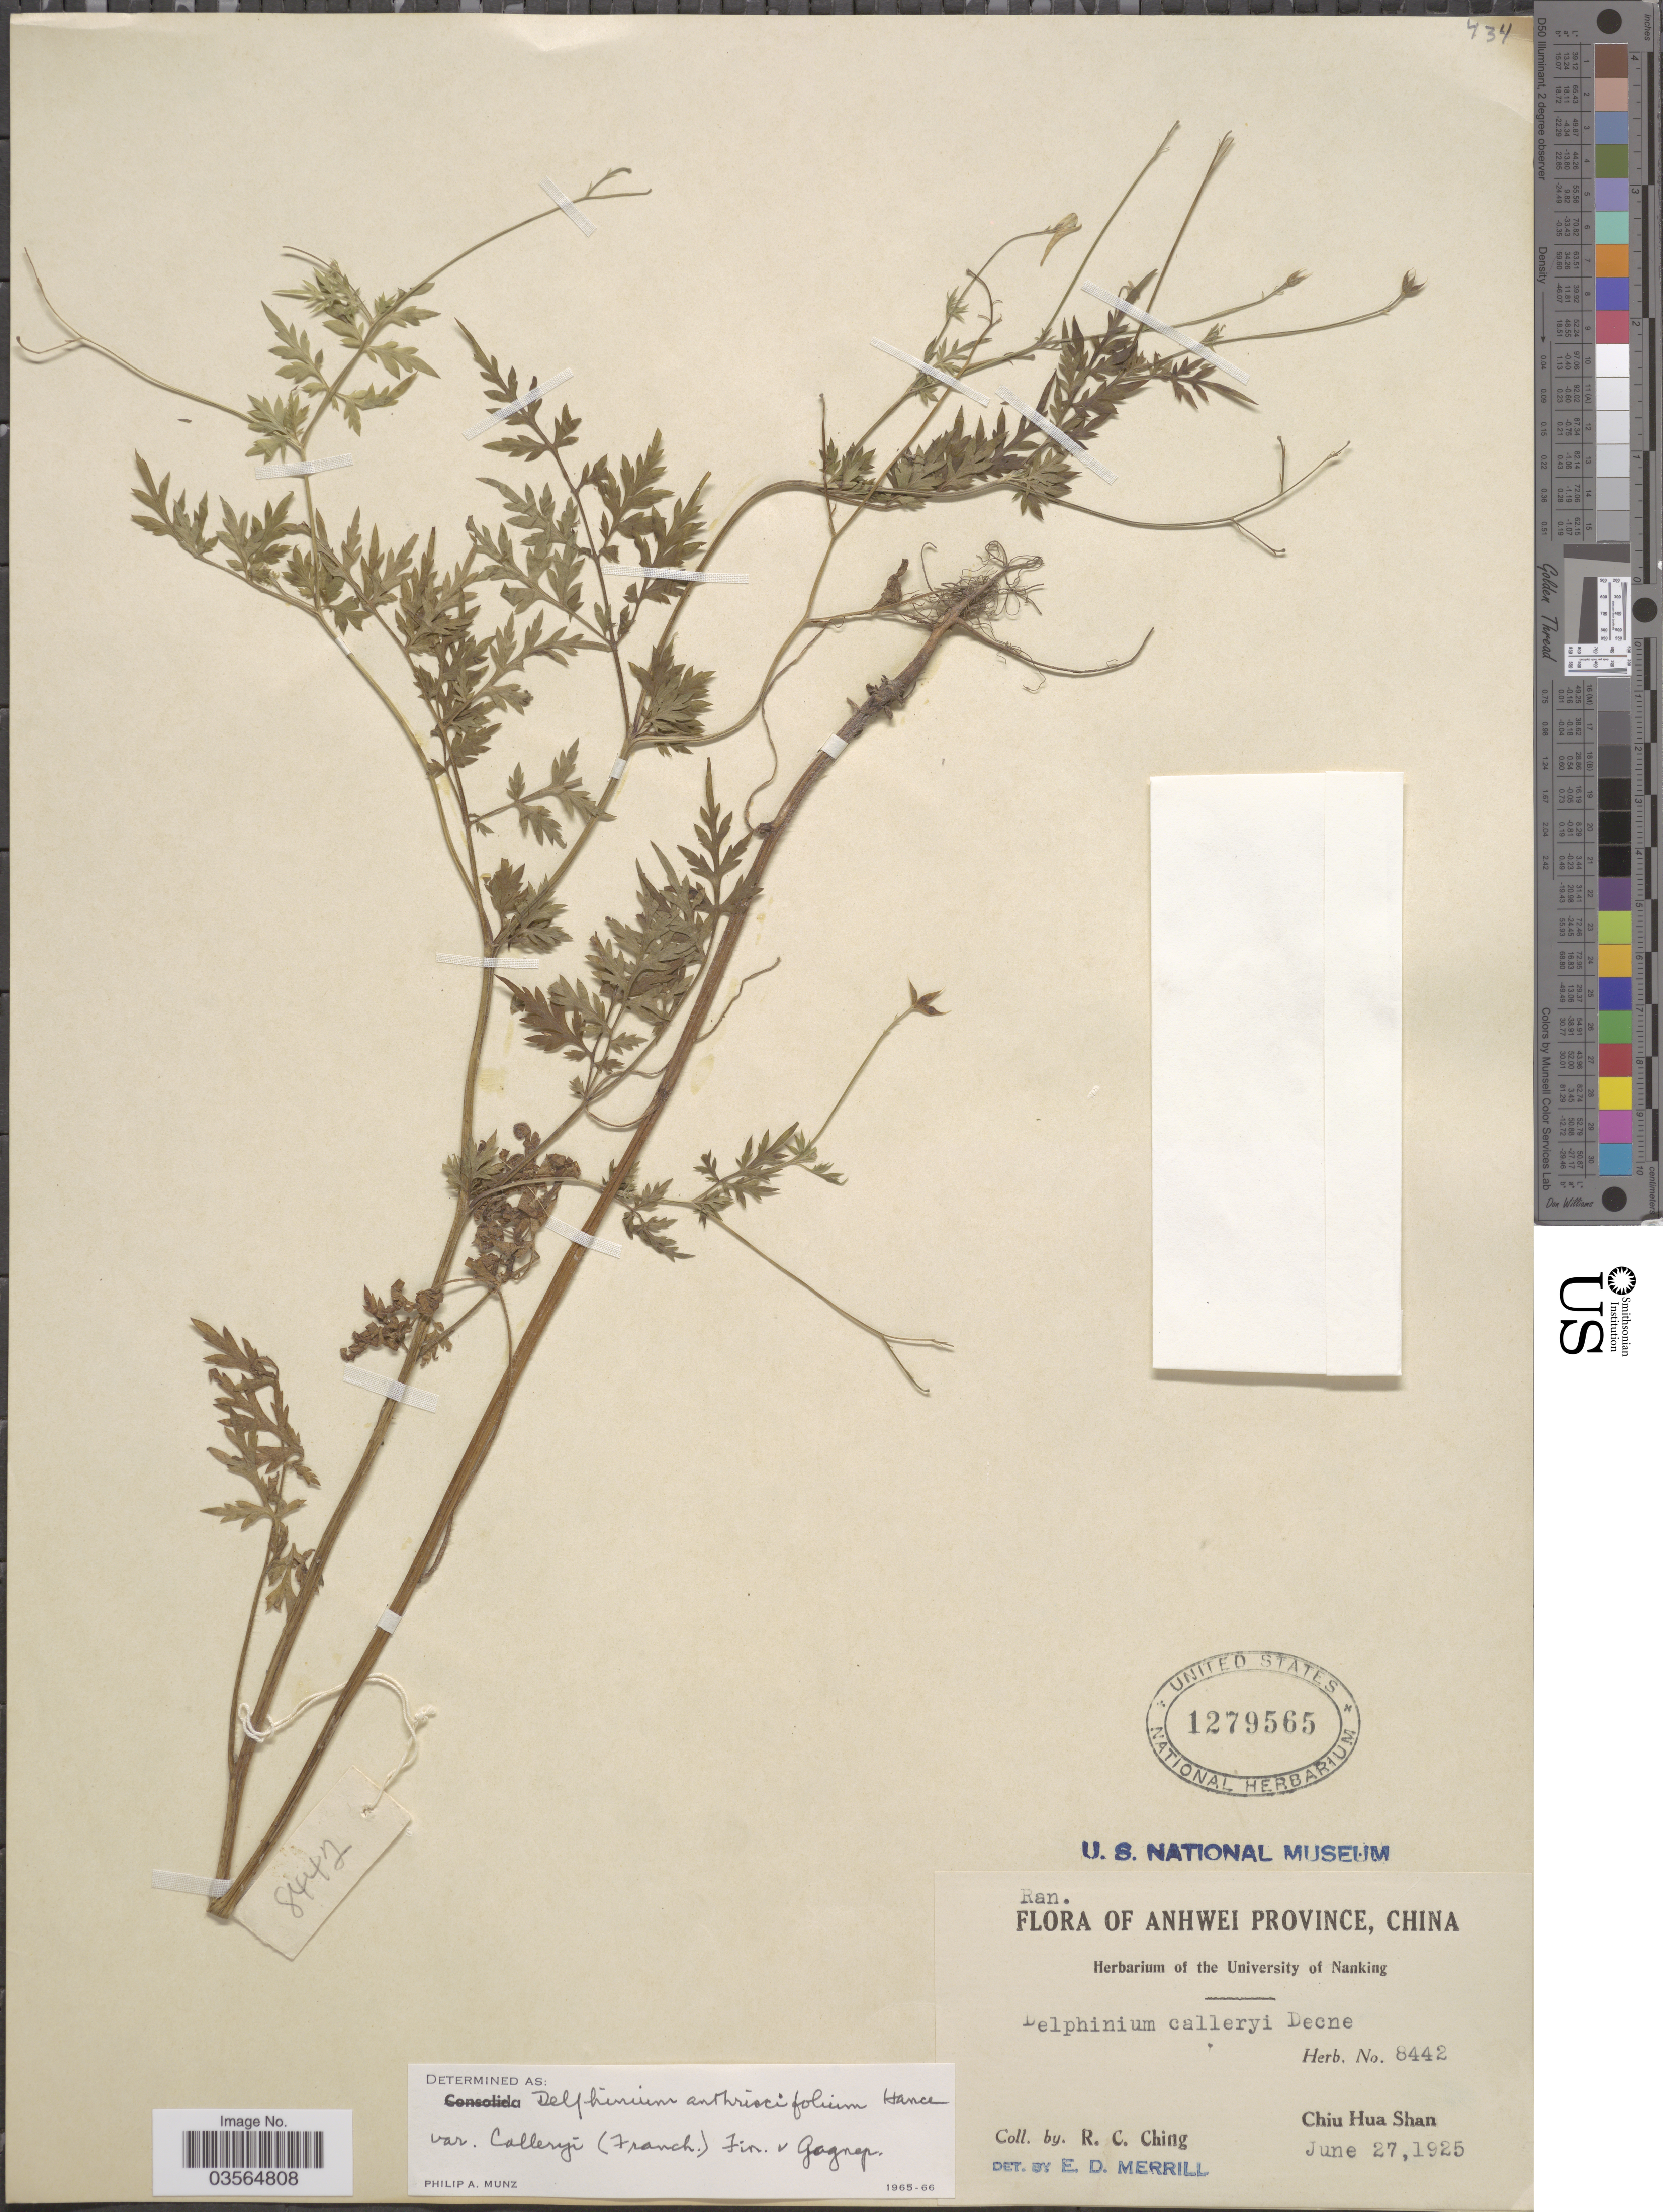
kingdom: Plantae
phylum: Tracheophyta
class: Magnoliopsida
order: Ranunculales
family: Ranunculaceae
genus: Delphinium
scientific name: Delphinium anthriscifolium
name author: Hance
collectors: R. C. Ching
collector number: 8442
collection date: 1925-06-27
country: China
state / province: Anhui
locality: Anhwei Province. Chiu Hua Shan.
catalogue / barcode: US 1279565